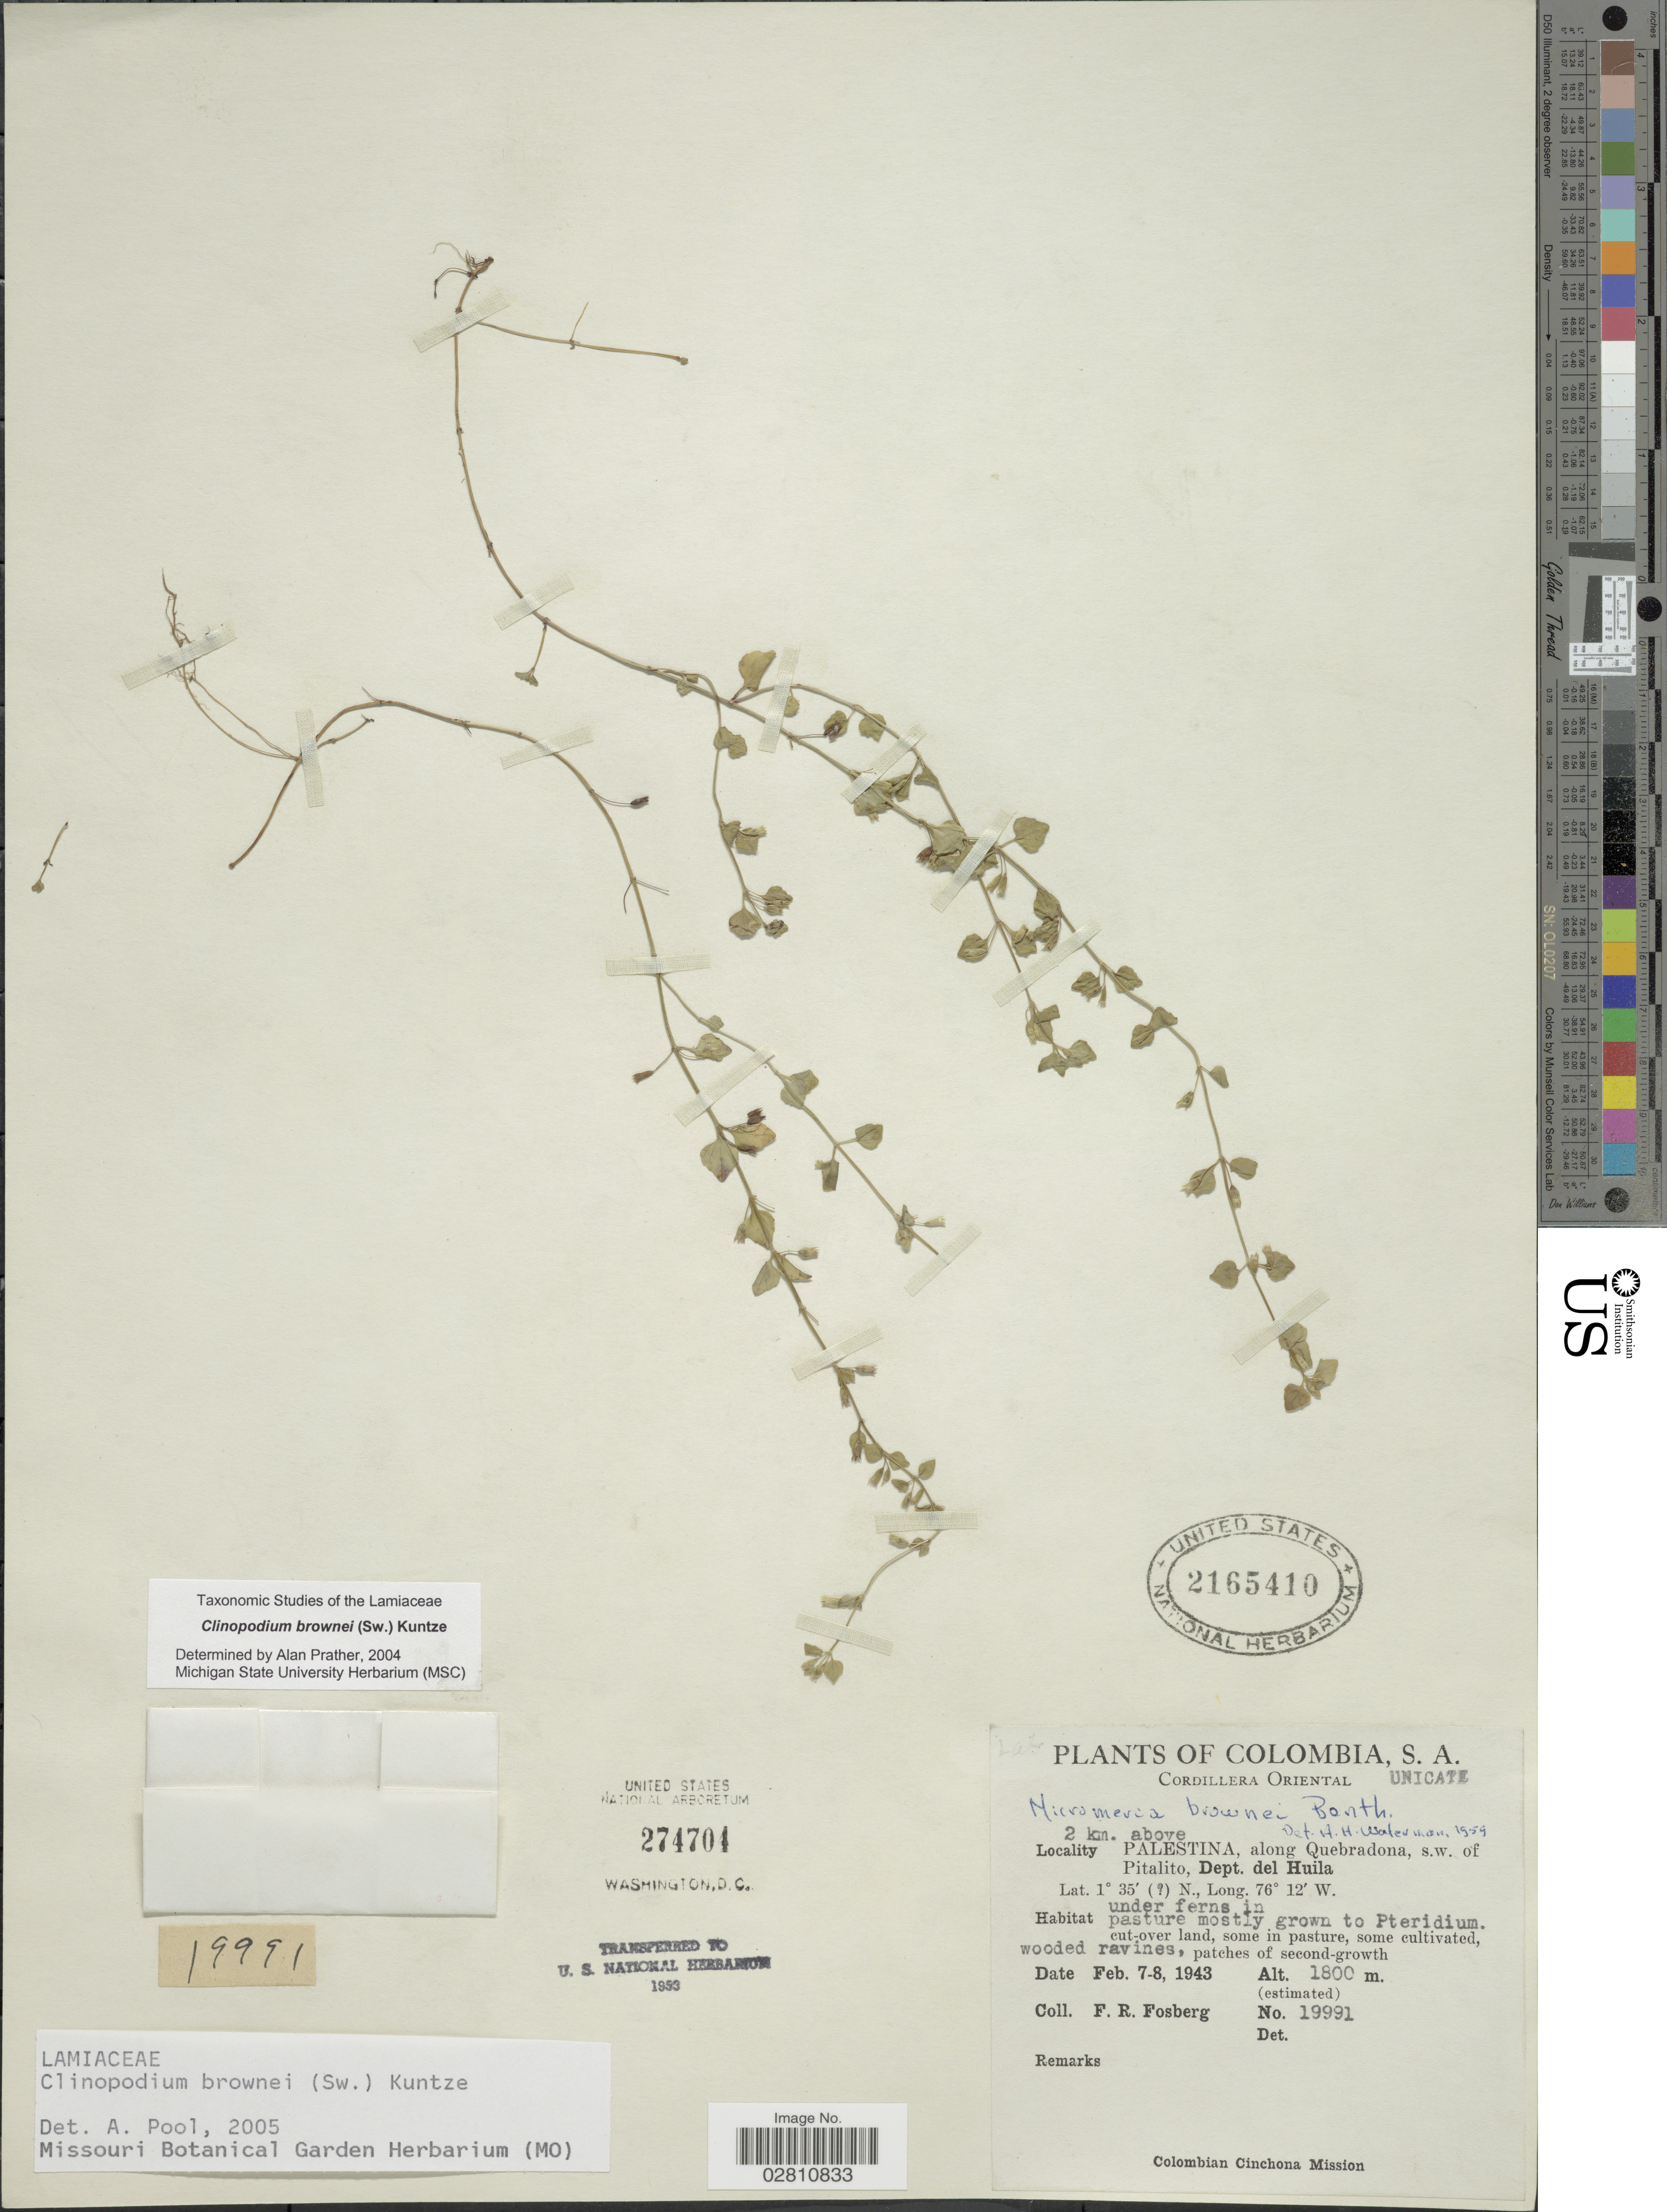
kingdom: Plantae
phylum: Tracheophyta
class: Magnoliopsida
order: Lamiales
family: Lamiaceae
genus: Clinopodium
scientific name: Clinopodium brownei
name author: (Sw.) Kuntze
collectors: F. R. Fosberg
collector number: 19991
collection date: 1943-02-07/1943-02-08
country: Colombia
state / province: Huila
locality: Cordillera Oriental, 2 km. above Palestina, along Quebradona, s.w. of Pitalito, Dept. del Huila.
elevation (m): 1800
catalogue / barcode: US 2165410